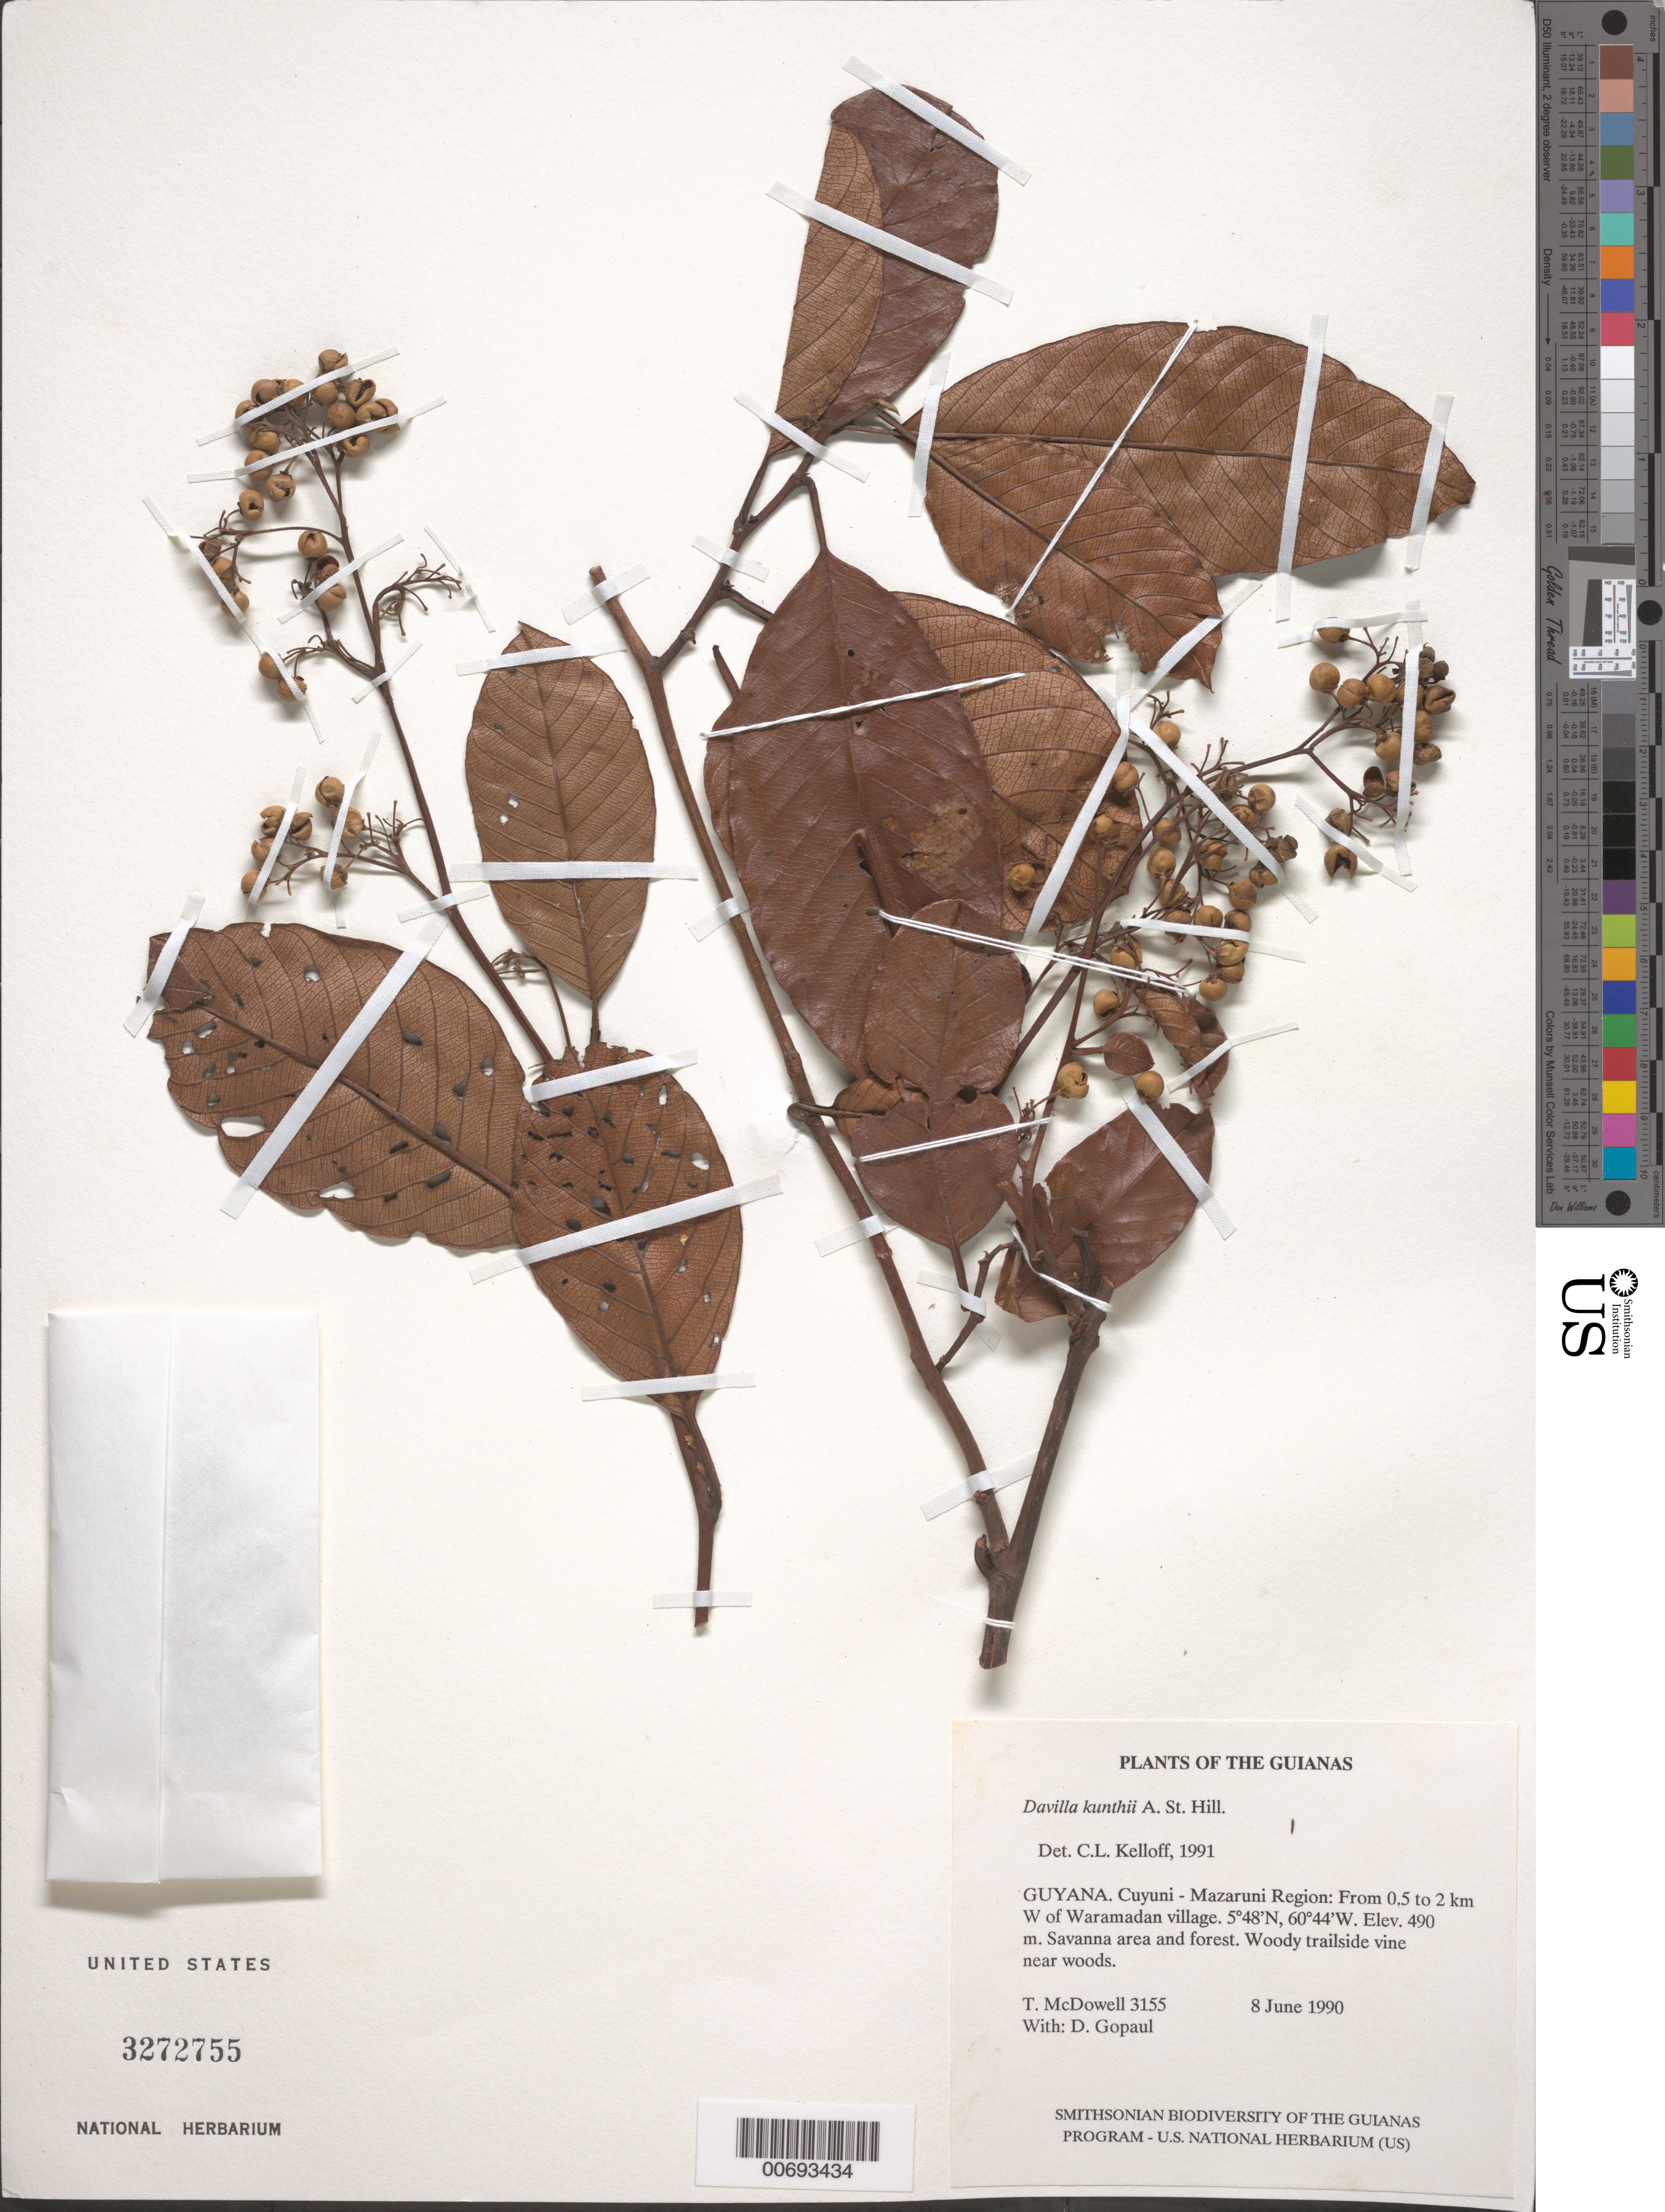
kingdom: Plantae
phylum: Tracheophyta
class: Magnoliopsida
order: Dilleniales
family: Dilleniaceae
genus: Davilla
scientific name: Davilla kunthii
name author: A. St.-Hil.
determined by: Kelloff, Carol L., (US), Smithsonian Institution - National Museum of Natural History (UNITED STATES)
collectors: T. McDowell & D. Gopaul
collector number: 3155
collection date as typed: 8 June 1990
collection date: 1990-06-08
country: Guyana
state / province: Cuyuni-Mazaruni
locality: From 0.5 to 2 km W of Waramadan village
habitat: Savanna area and forest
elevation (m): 490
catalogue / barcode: US 3272755